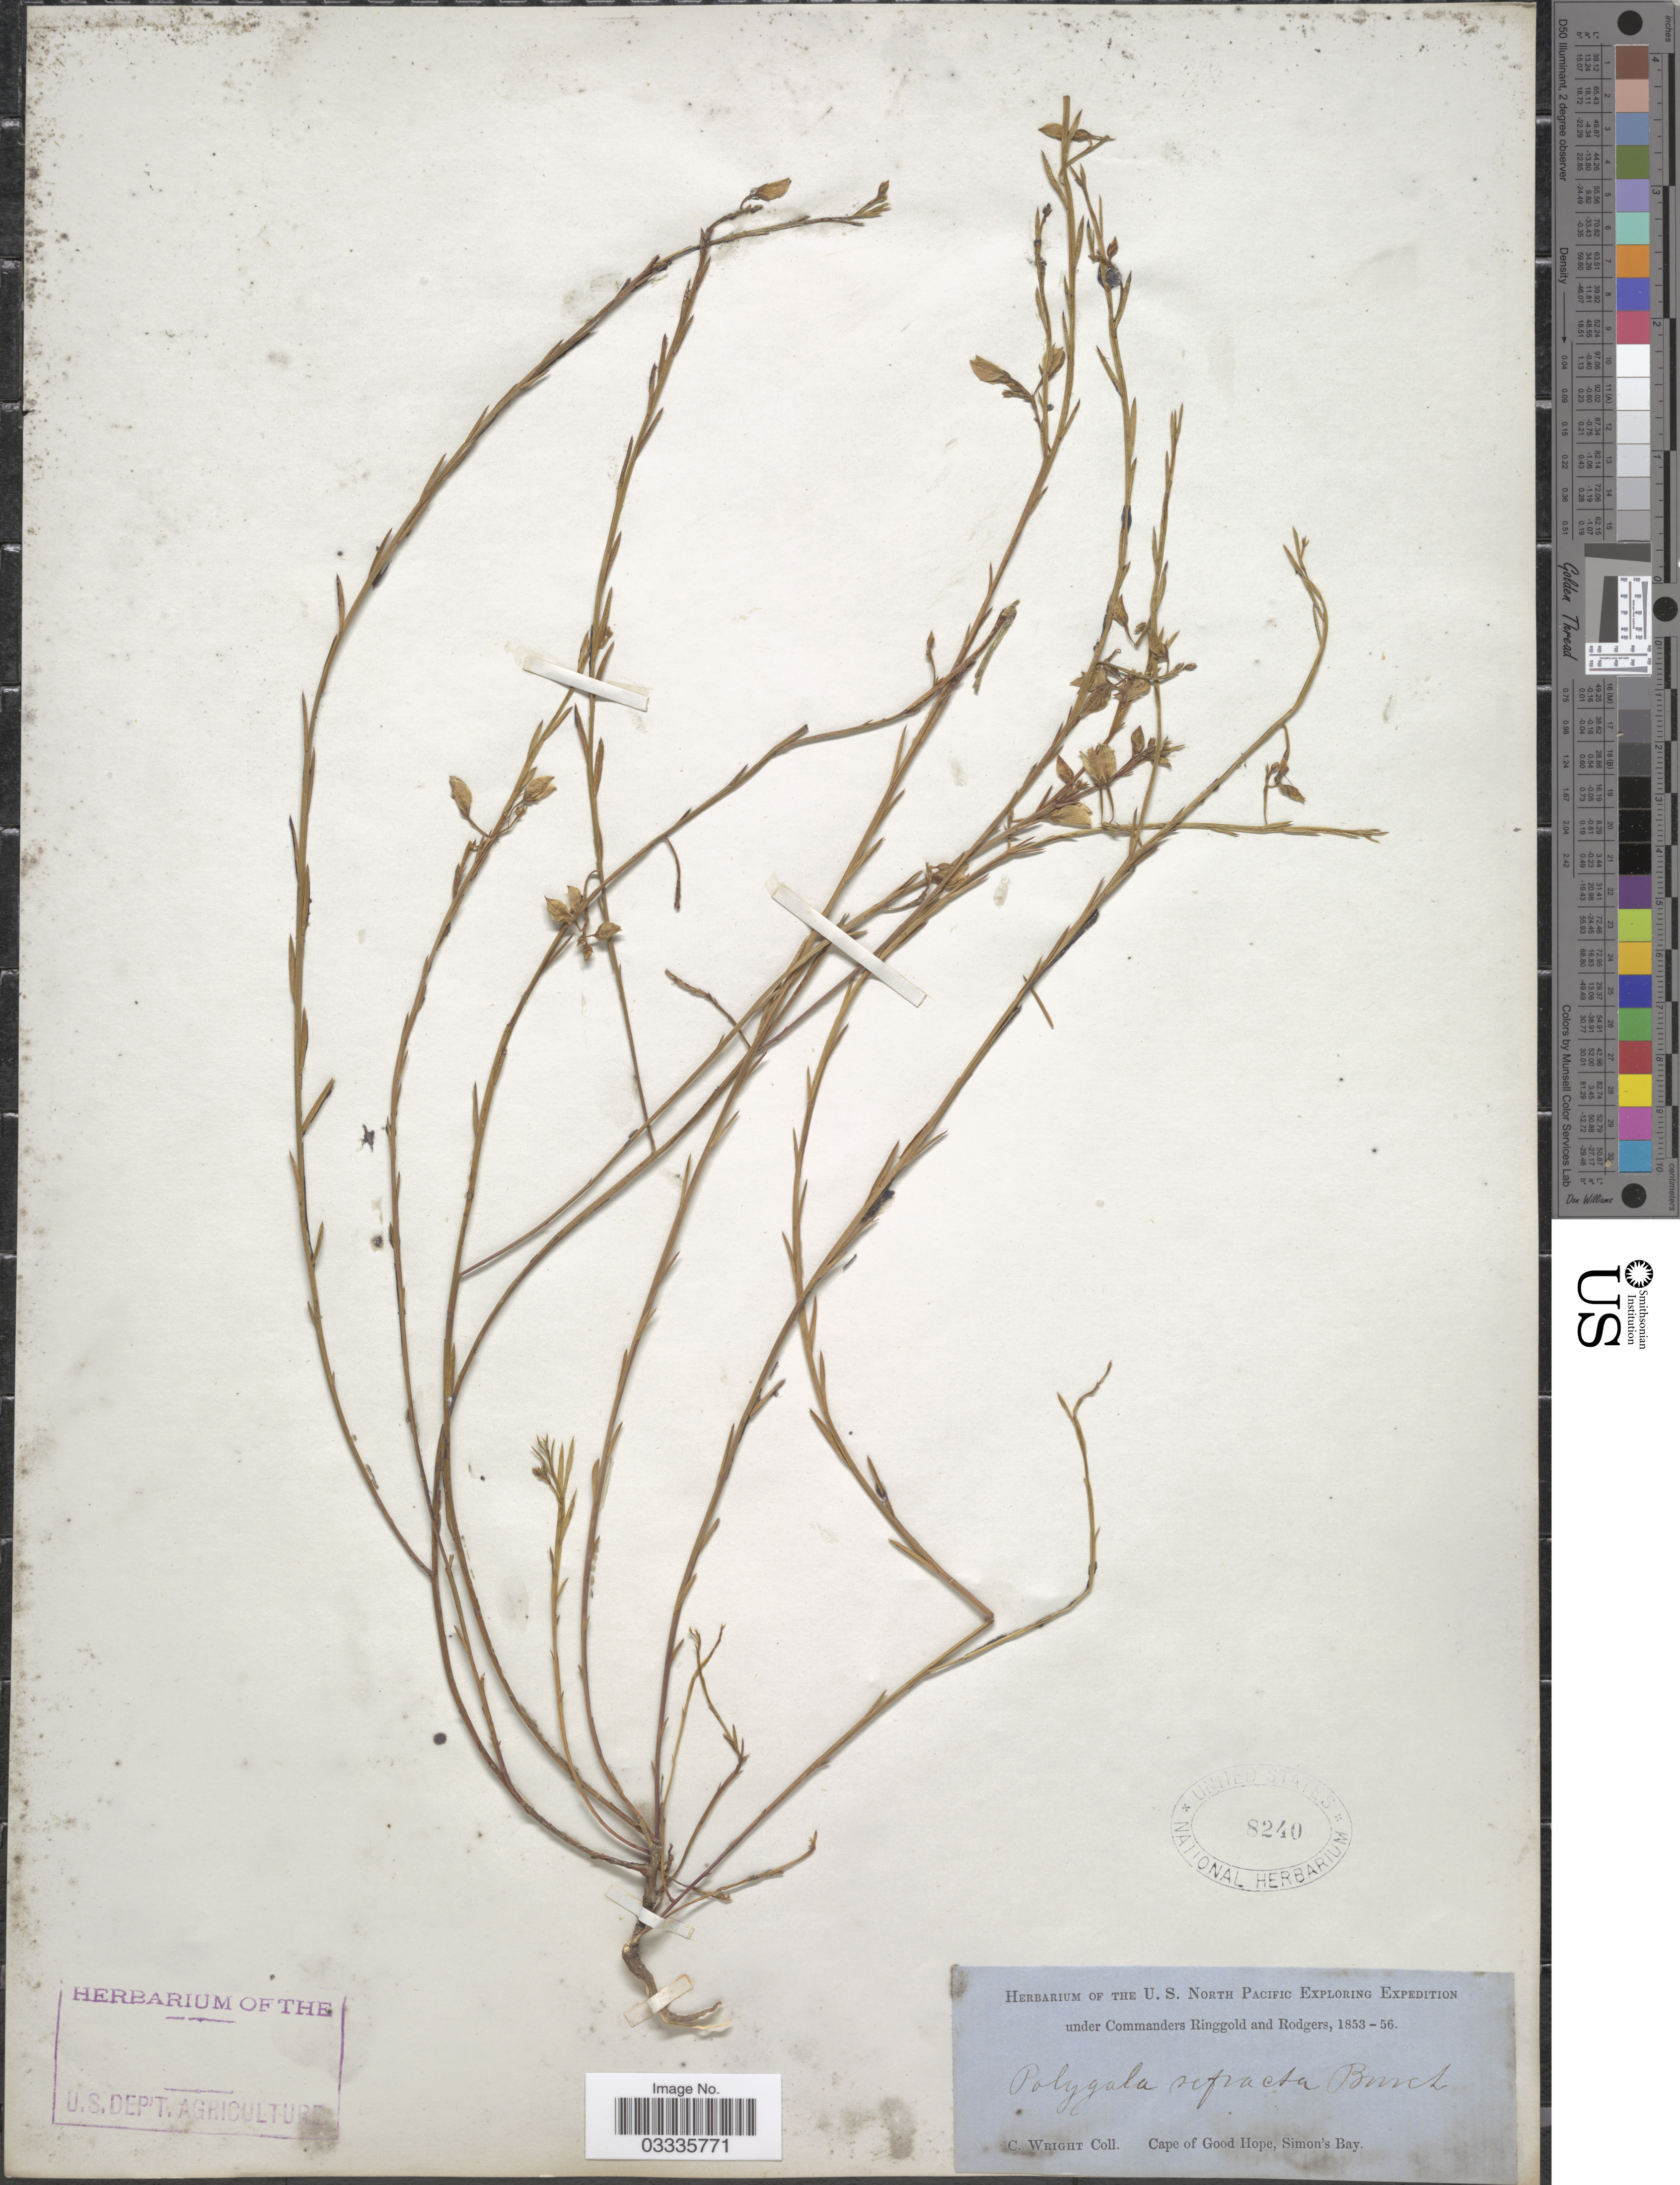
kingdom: Plantae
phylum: Tracheophyta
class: Magnoliopsida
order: Fabales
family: Polygalaceae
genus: Polygala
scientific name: Polygala refracta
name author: DC.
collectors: C. Wright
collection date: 1853/1856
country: South Africa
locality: Cape of Good Hope, Simon's Bay.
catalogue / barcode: US 8240